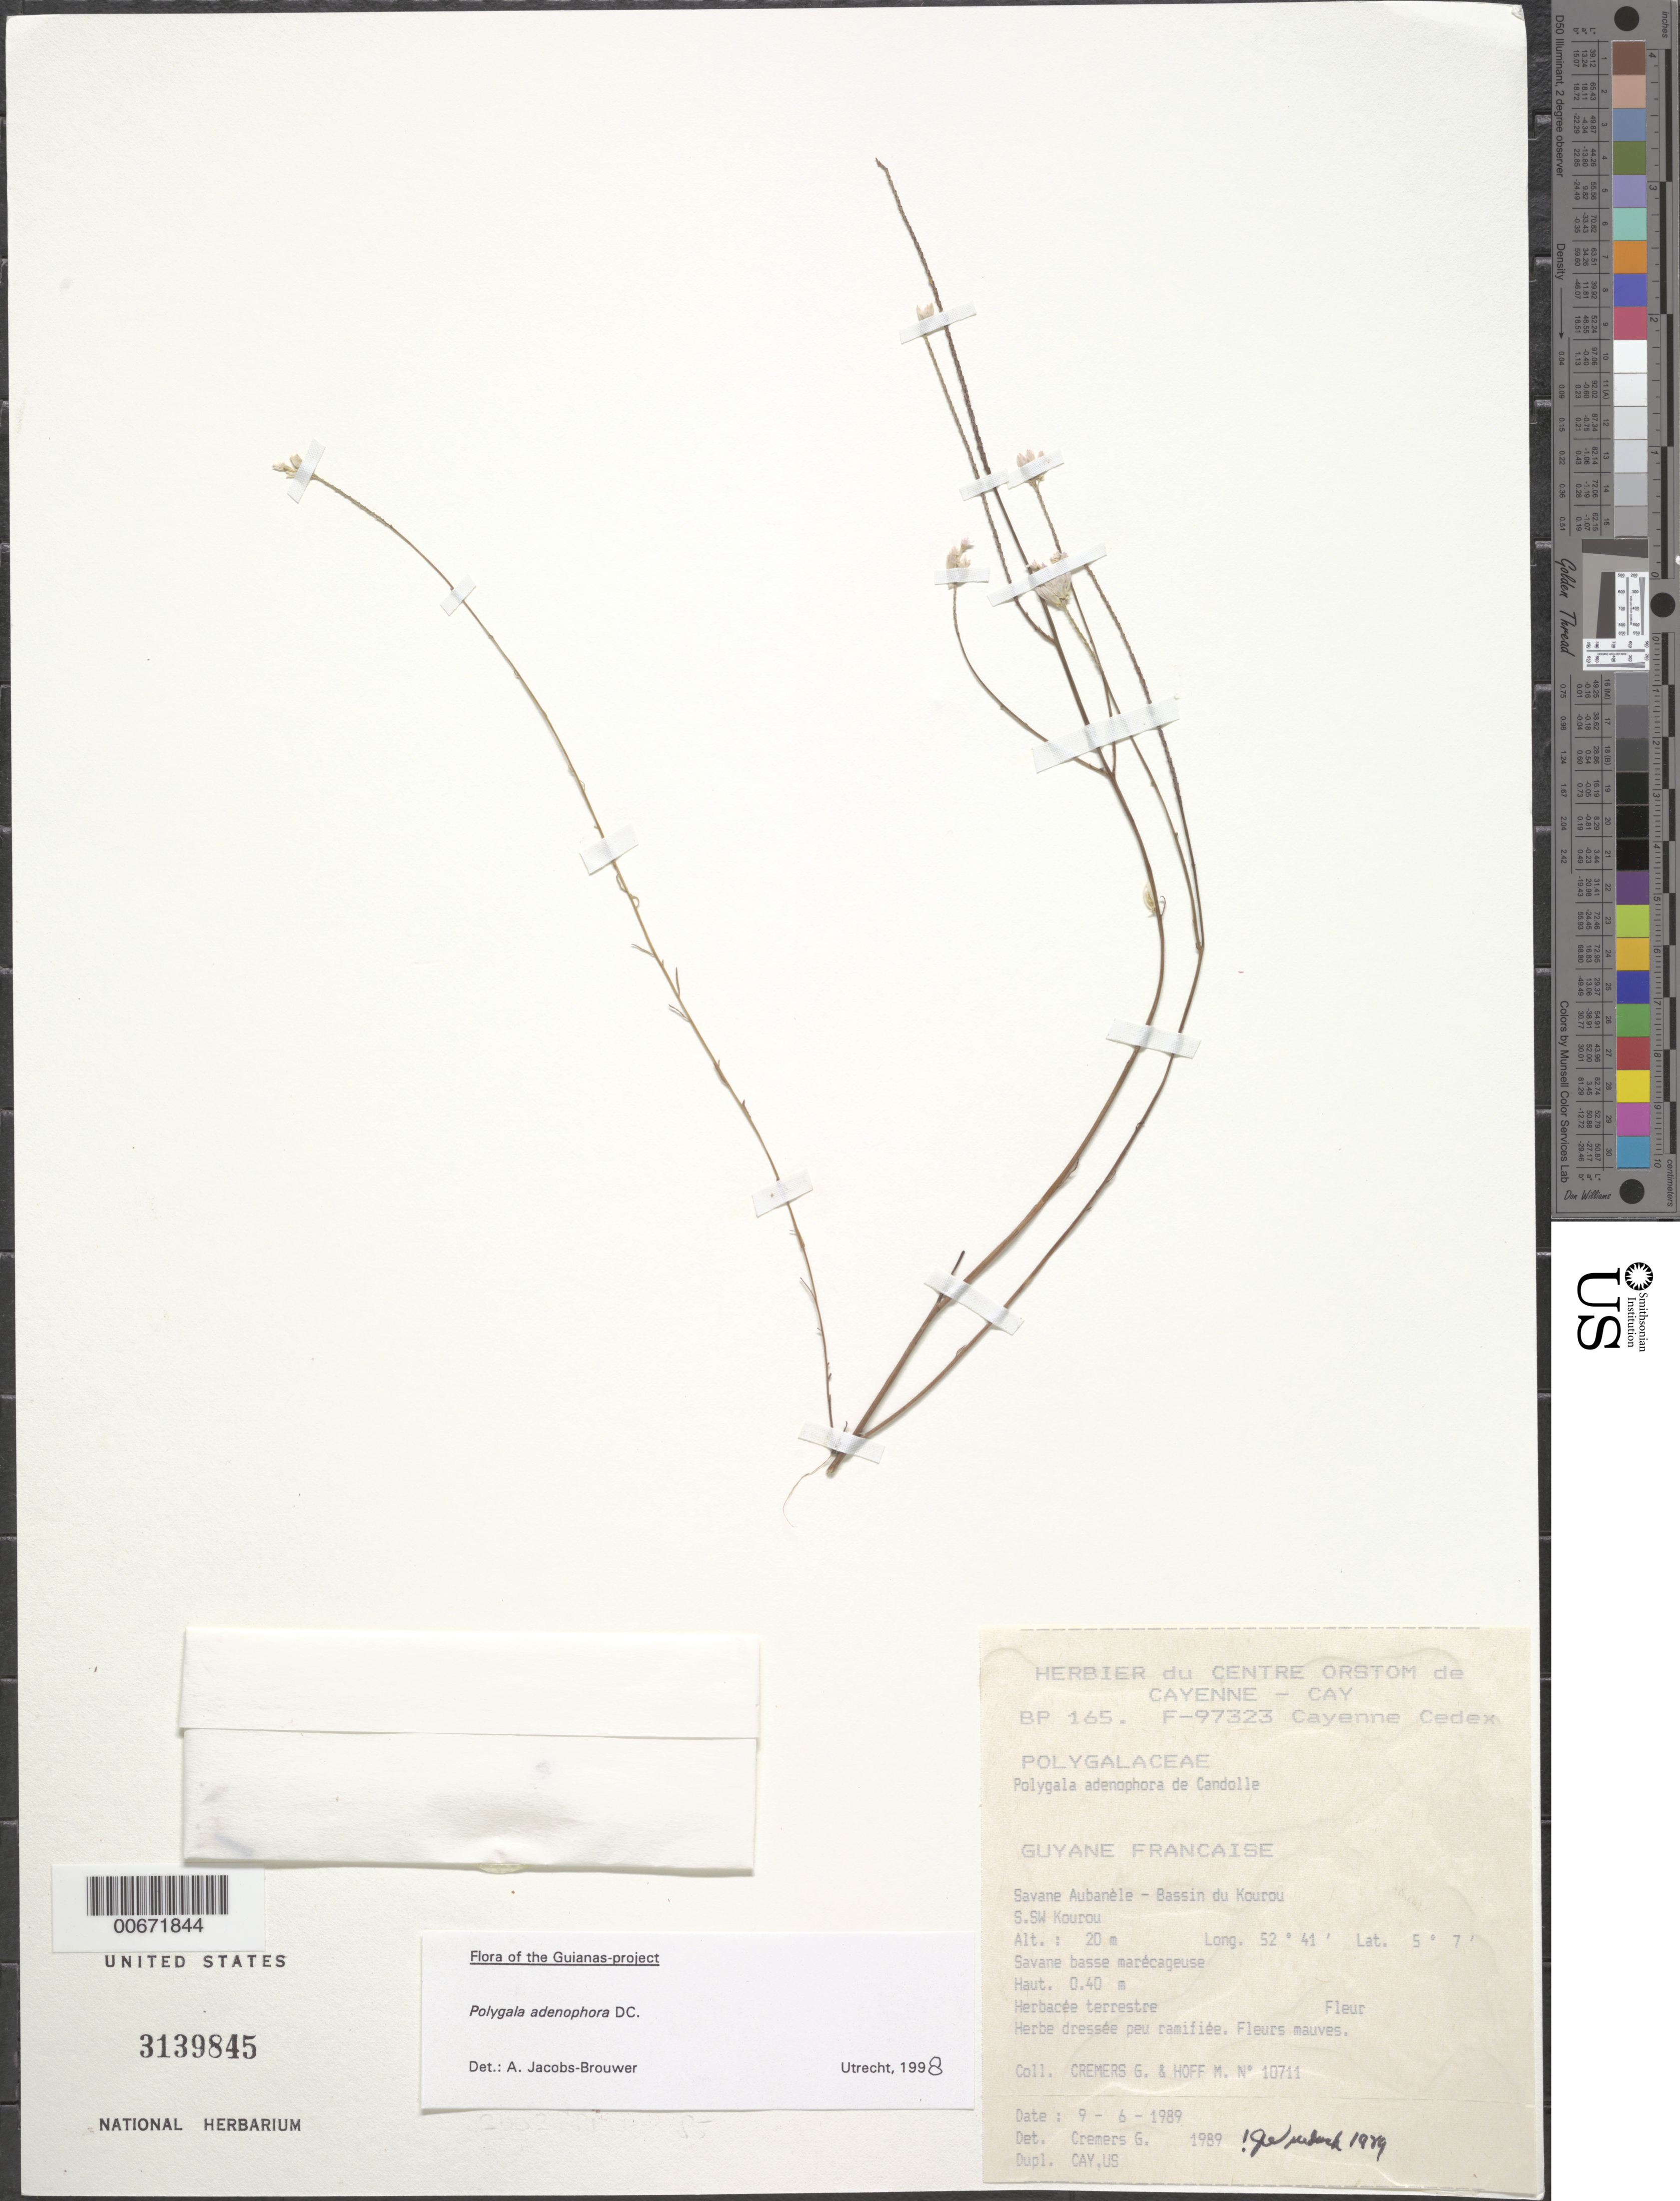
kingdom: Plantae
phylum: Tracheophyta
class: Magnoliopsida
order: Fabales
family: Polygalaceae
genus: Polygala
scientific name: Polygala adenophora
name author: DC.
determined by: Jacobs-Brouwer, A.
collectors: G. Cremers & M. Hoff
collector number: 10711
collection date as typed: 9-Jun-89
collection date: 1989-06-09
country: French Guiana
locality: Savane Aubanèle, Bassin du Kourou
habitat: Low marshy savanna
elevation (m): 20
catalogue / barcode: US 3139845